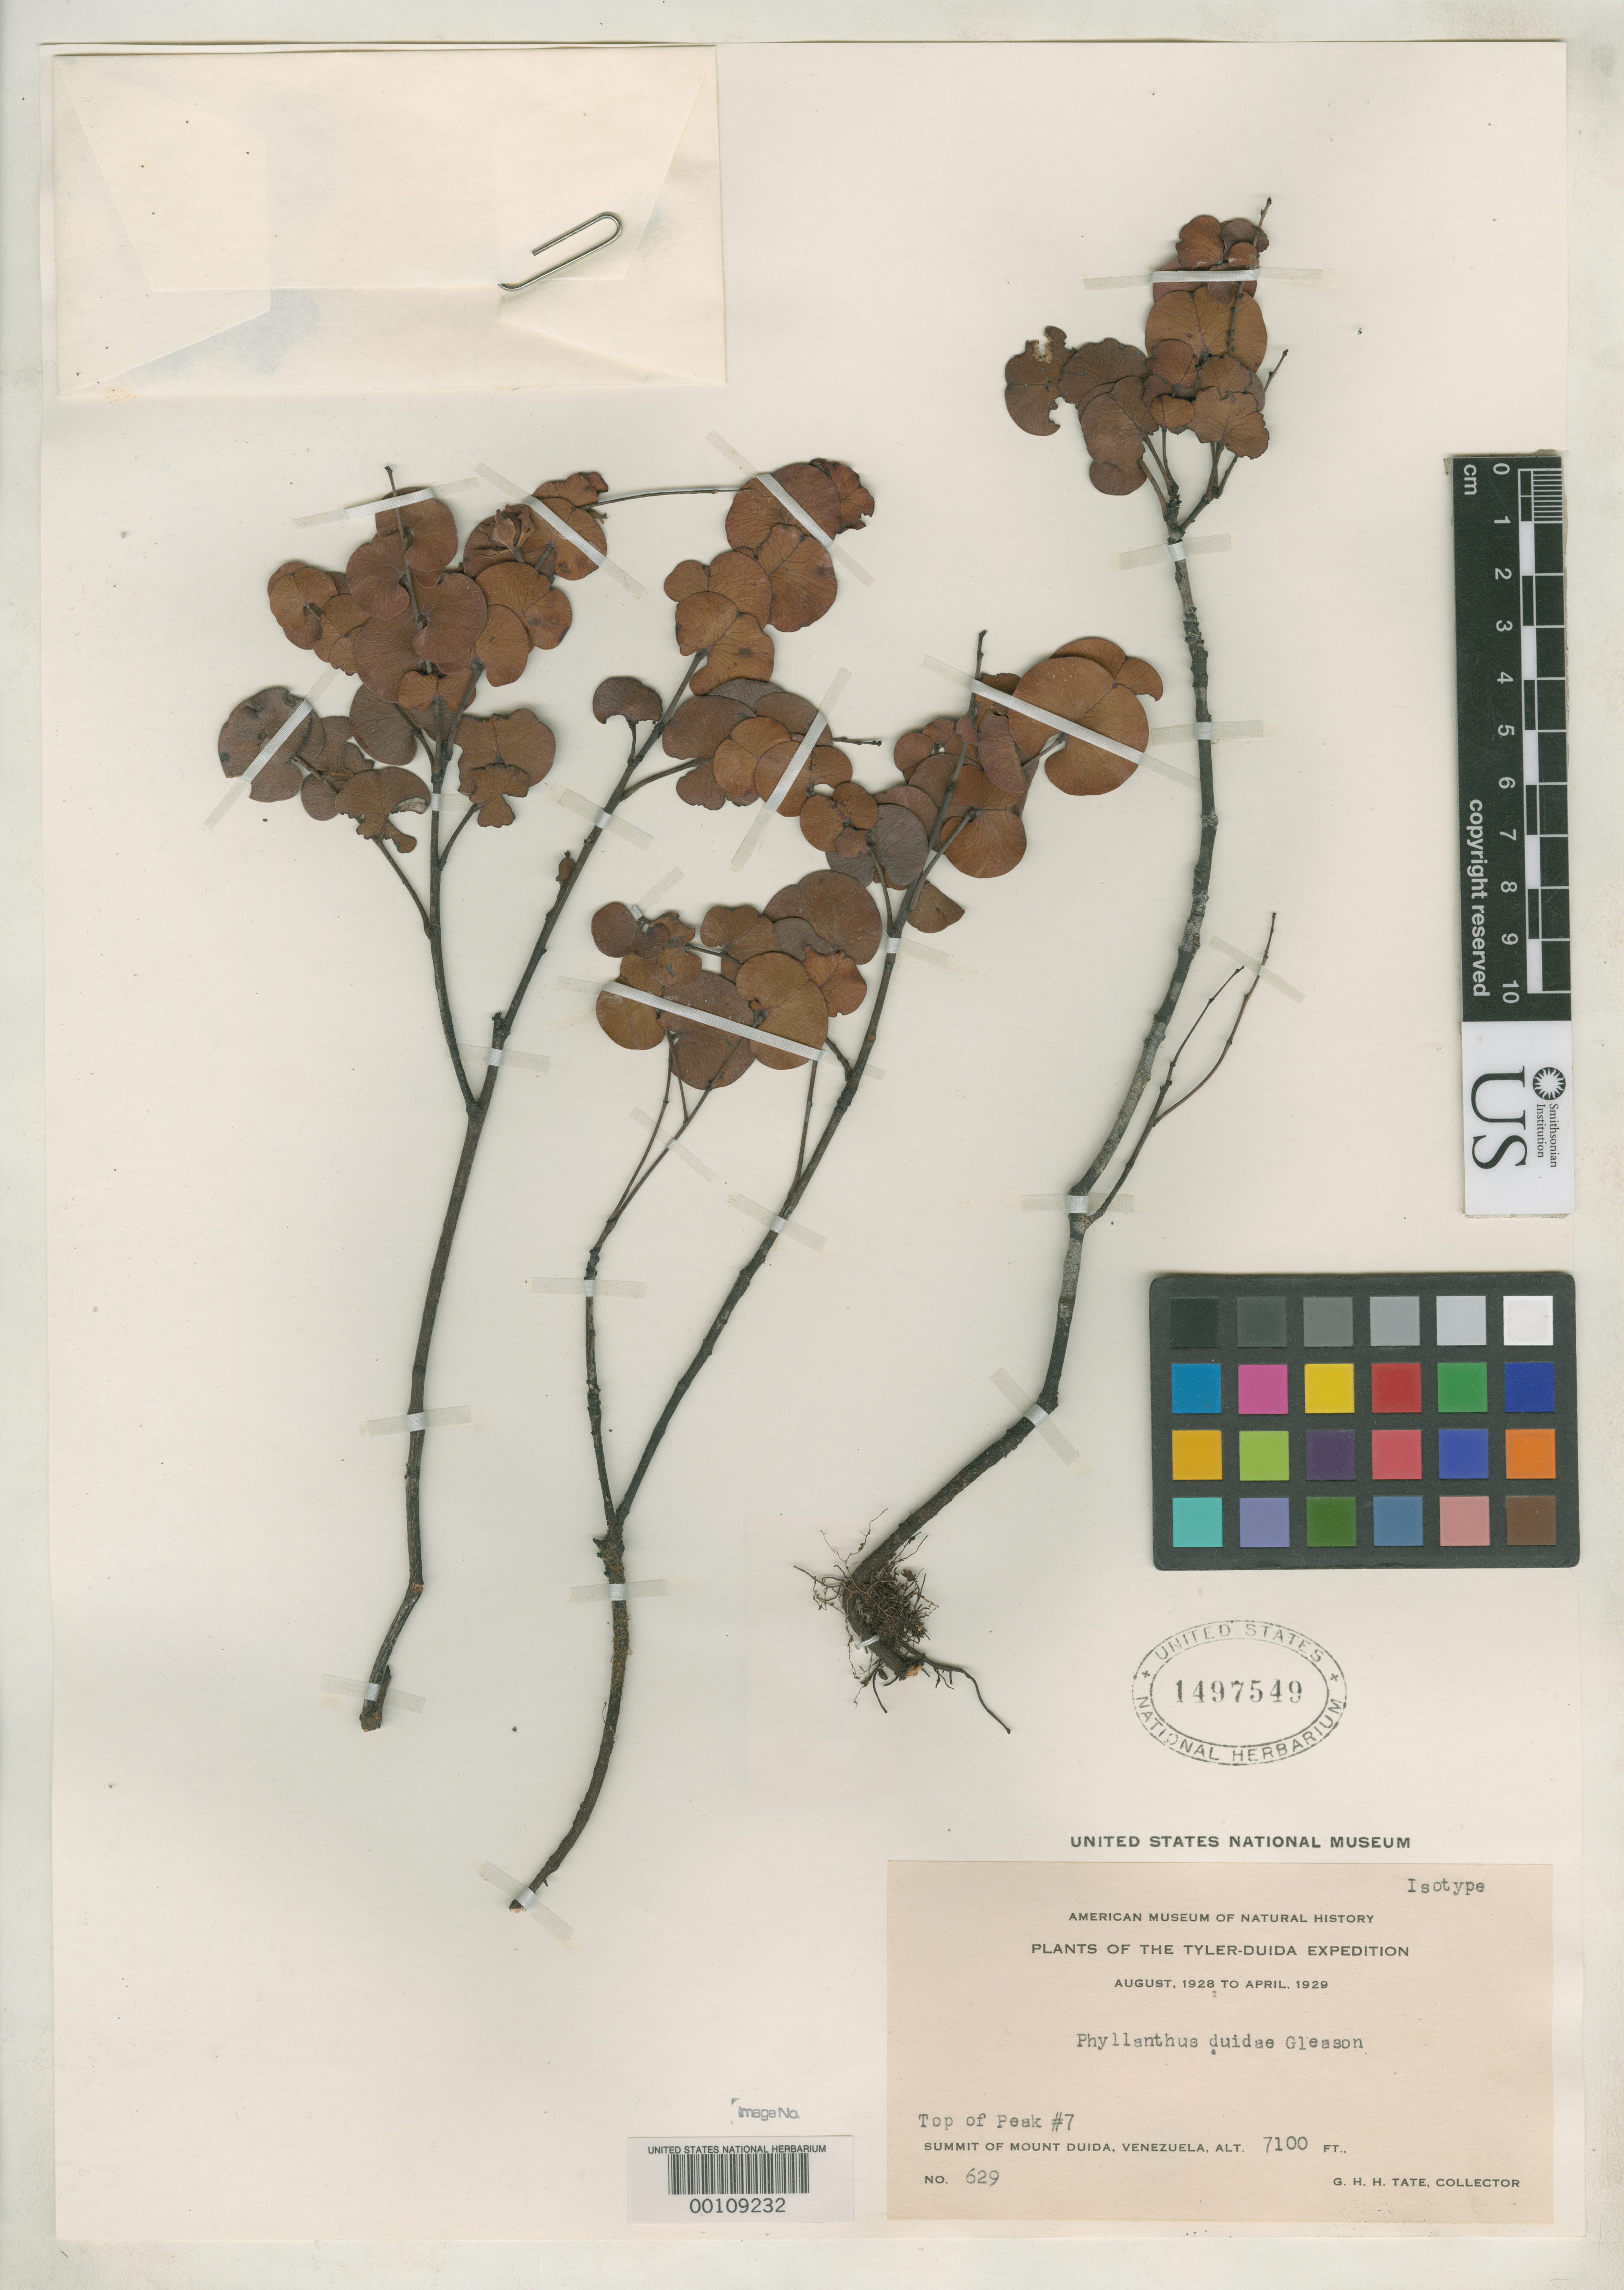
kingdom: Plantae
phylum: Tracheophyta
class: Magnoliopsida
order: Malpighiales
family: Phyllanthaceae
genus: Phyllanthus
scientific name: Phyllanthus duidae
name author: Gleason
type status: Isotype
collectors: G. H. H.Tate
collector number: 629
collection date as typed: Aug 1928 to -- Apr 1929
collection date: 1928-08/1929-04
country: Venezuela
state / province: Amazonas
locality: Mt. Duida, peak 7.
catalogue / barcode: US 1497549